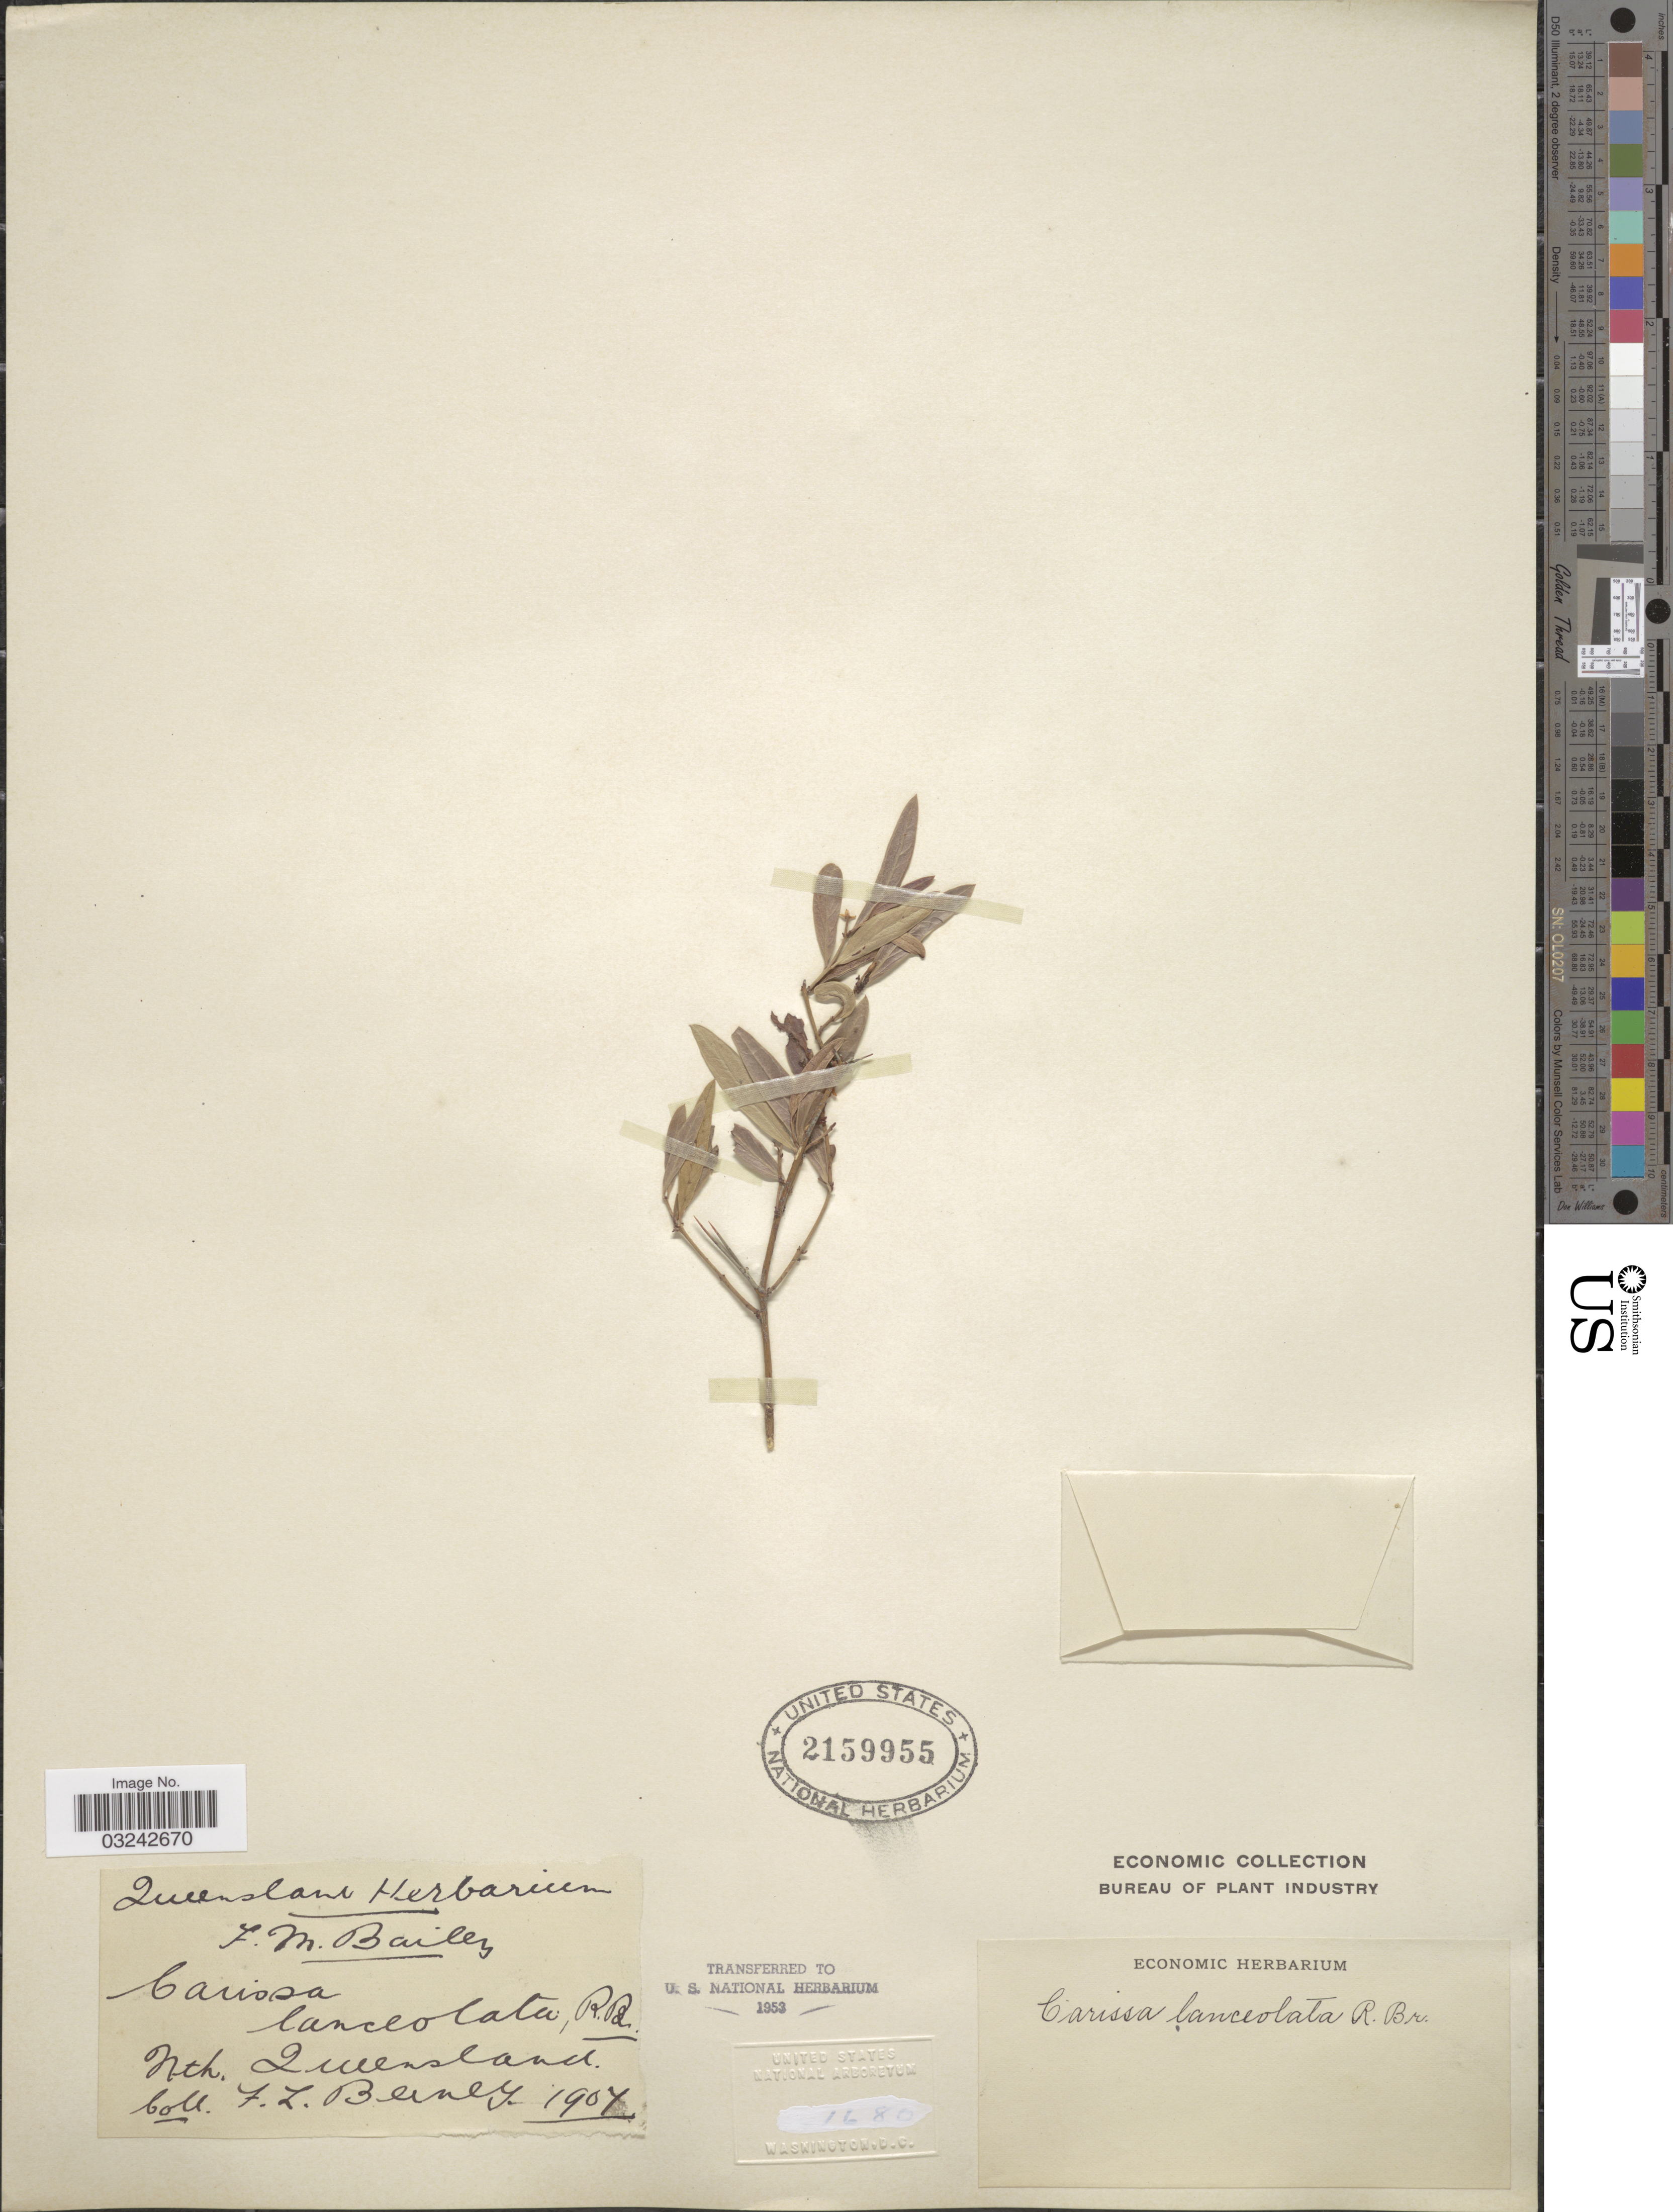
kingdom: Plantae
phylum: Tracheophyta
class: Magnoliopsida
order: Gentianales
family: Apocynaceae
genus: Carissa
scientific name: Carissa spinarum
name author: L.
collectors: F. Berney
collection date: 1907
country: Australia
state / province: Queensland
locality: Nth. Queensland.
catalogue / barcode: US 2159955